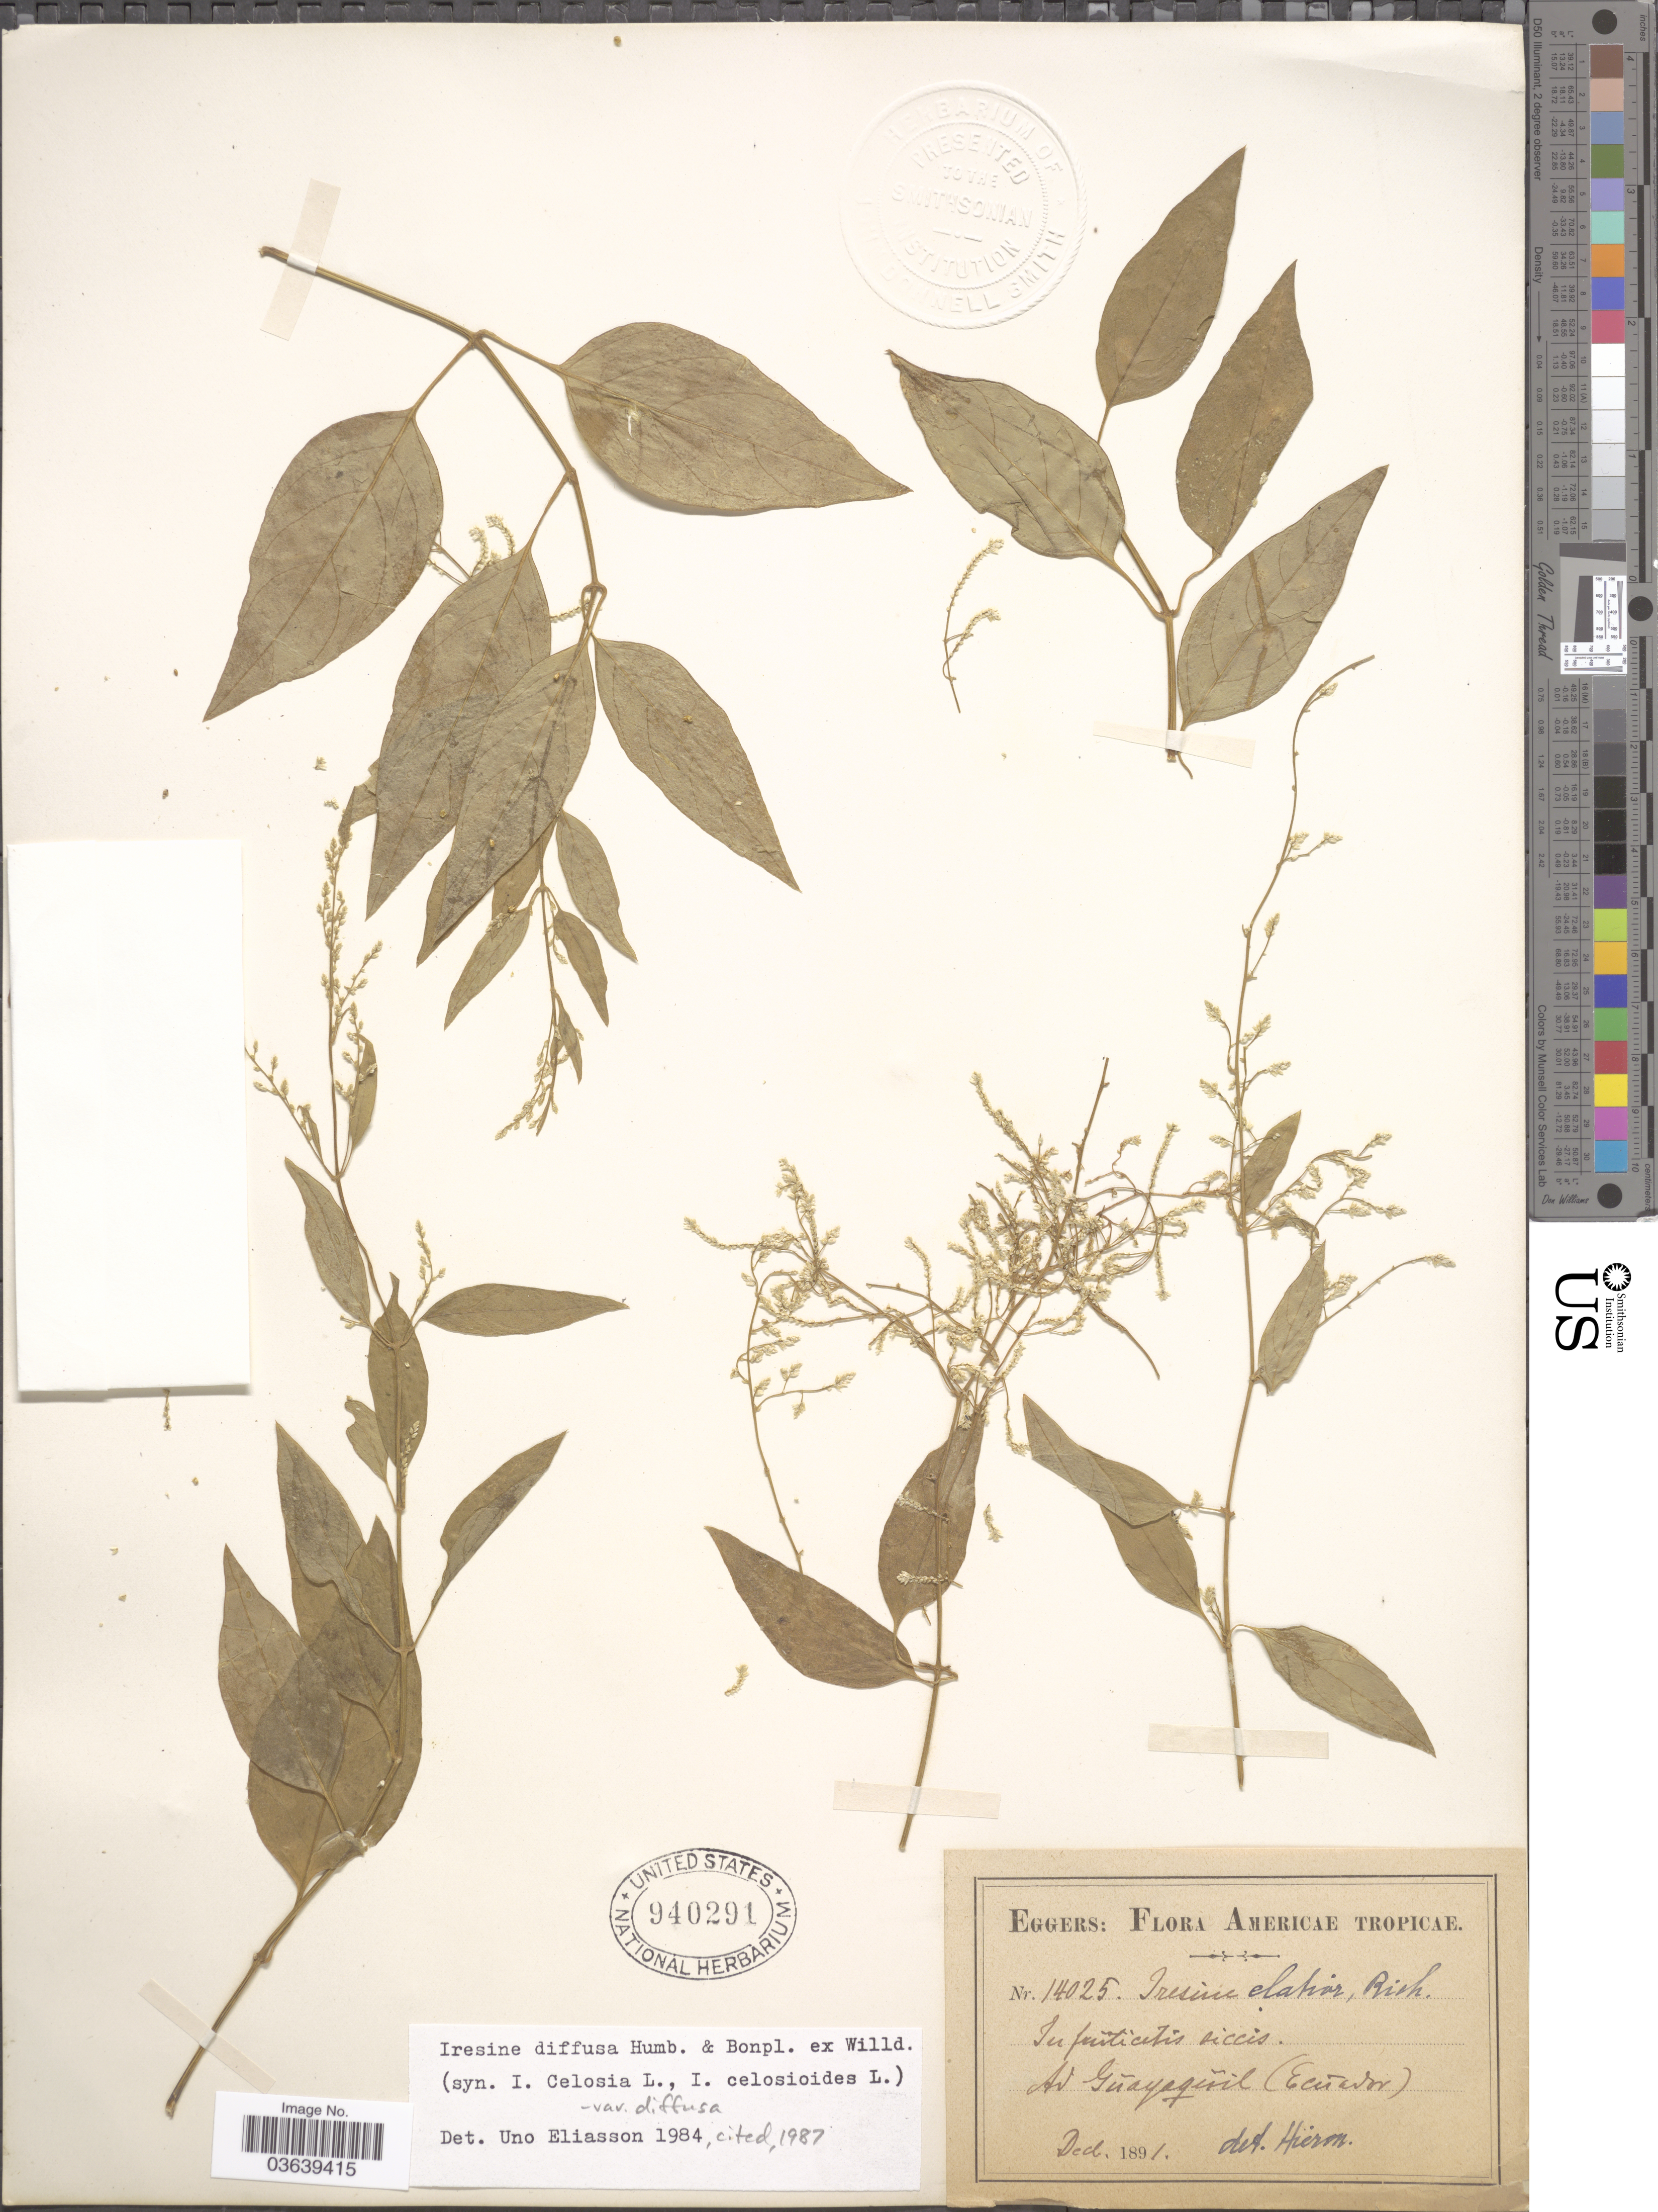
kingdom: Plantae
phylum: Tracheophyta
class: Magnoliopsida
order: Caryophyllales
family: Amaranthaceae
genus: Iresine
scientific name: Iresine diffusa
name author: Humb. & Bonpl. ex Willd.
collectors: -. Eggers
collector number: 14025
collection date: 1891-12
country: Ecuador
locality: Americae Tropicae. Ad Gúayaqúil.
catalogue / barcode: US 940291